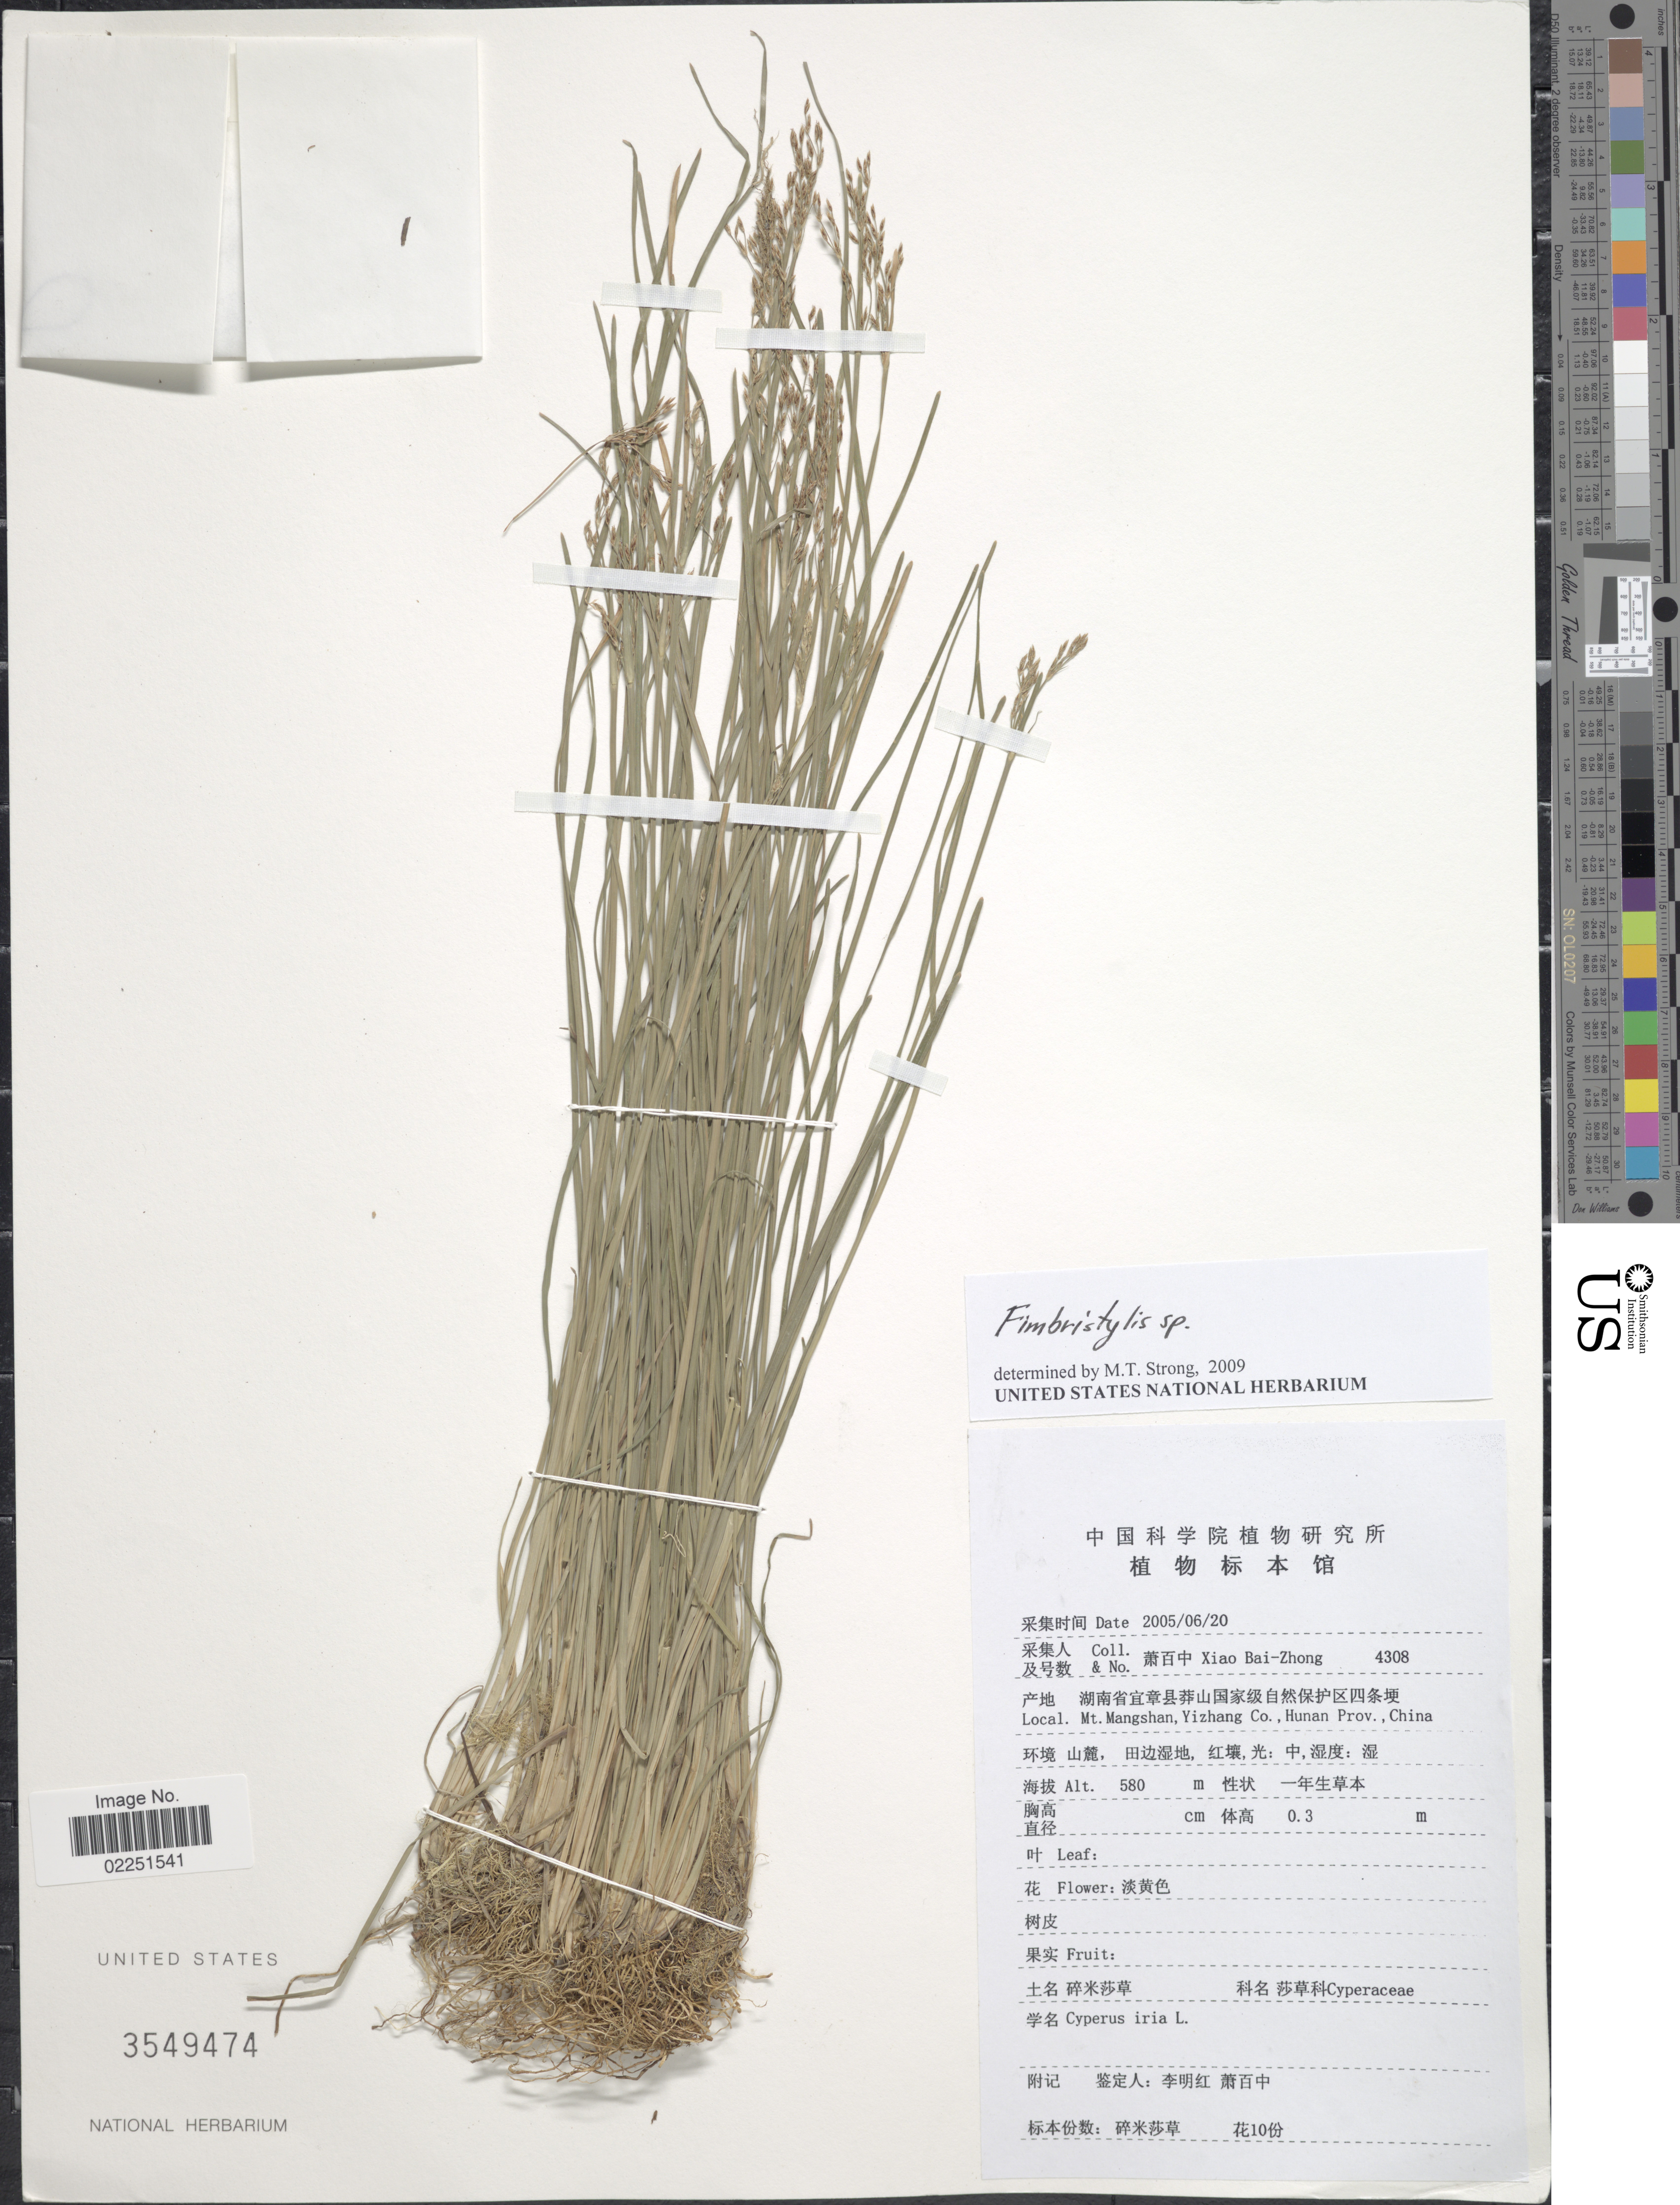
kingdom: Plantae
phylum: Tracheophyta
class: Liliopsida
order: Poales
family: Cyperaceae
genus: Fimbristylis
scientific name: Fimbristylis sp.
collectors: B. Z. Xiao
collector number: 4308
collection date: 2005-06-20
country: China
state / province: Hunan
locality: Mt. Mangshan, Yizhang, Hunan Prov.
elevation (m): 580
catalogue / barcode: US 3549474